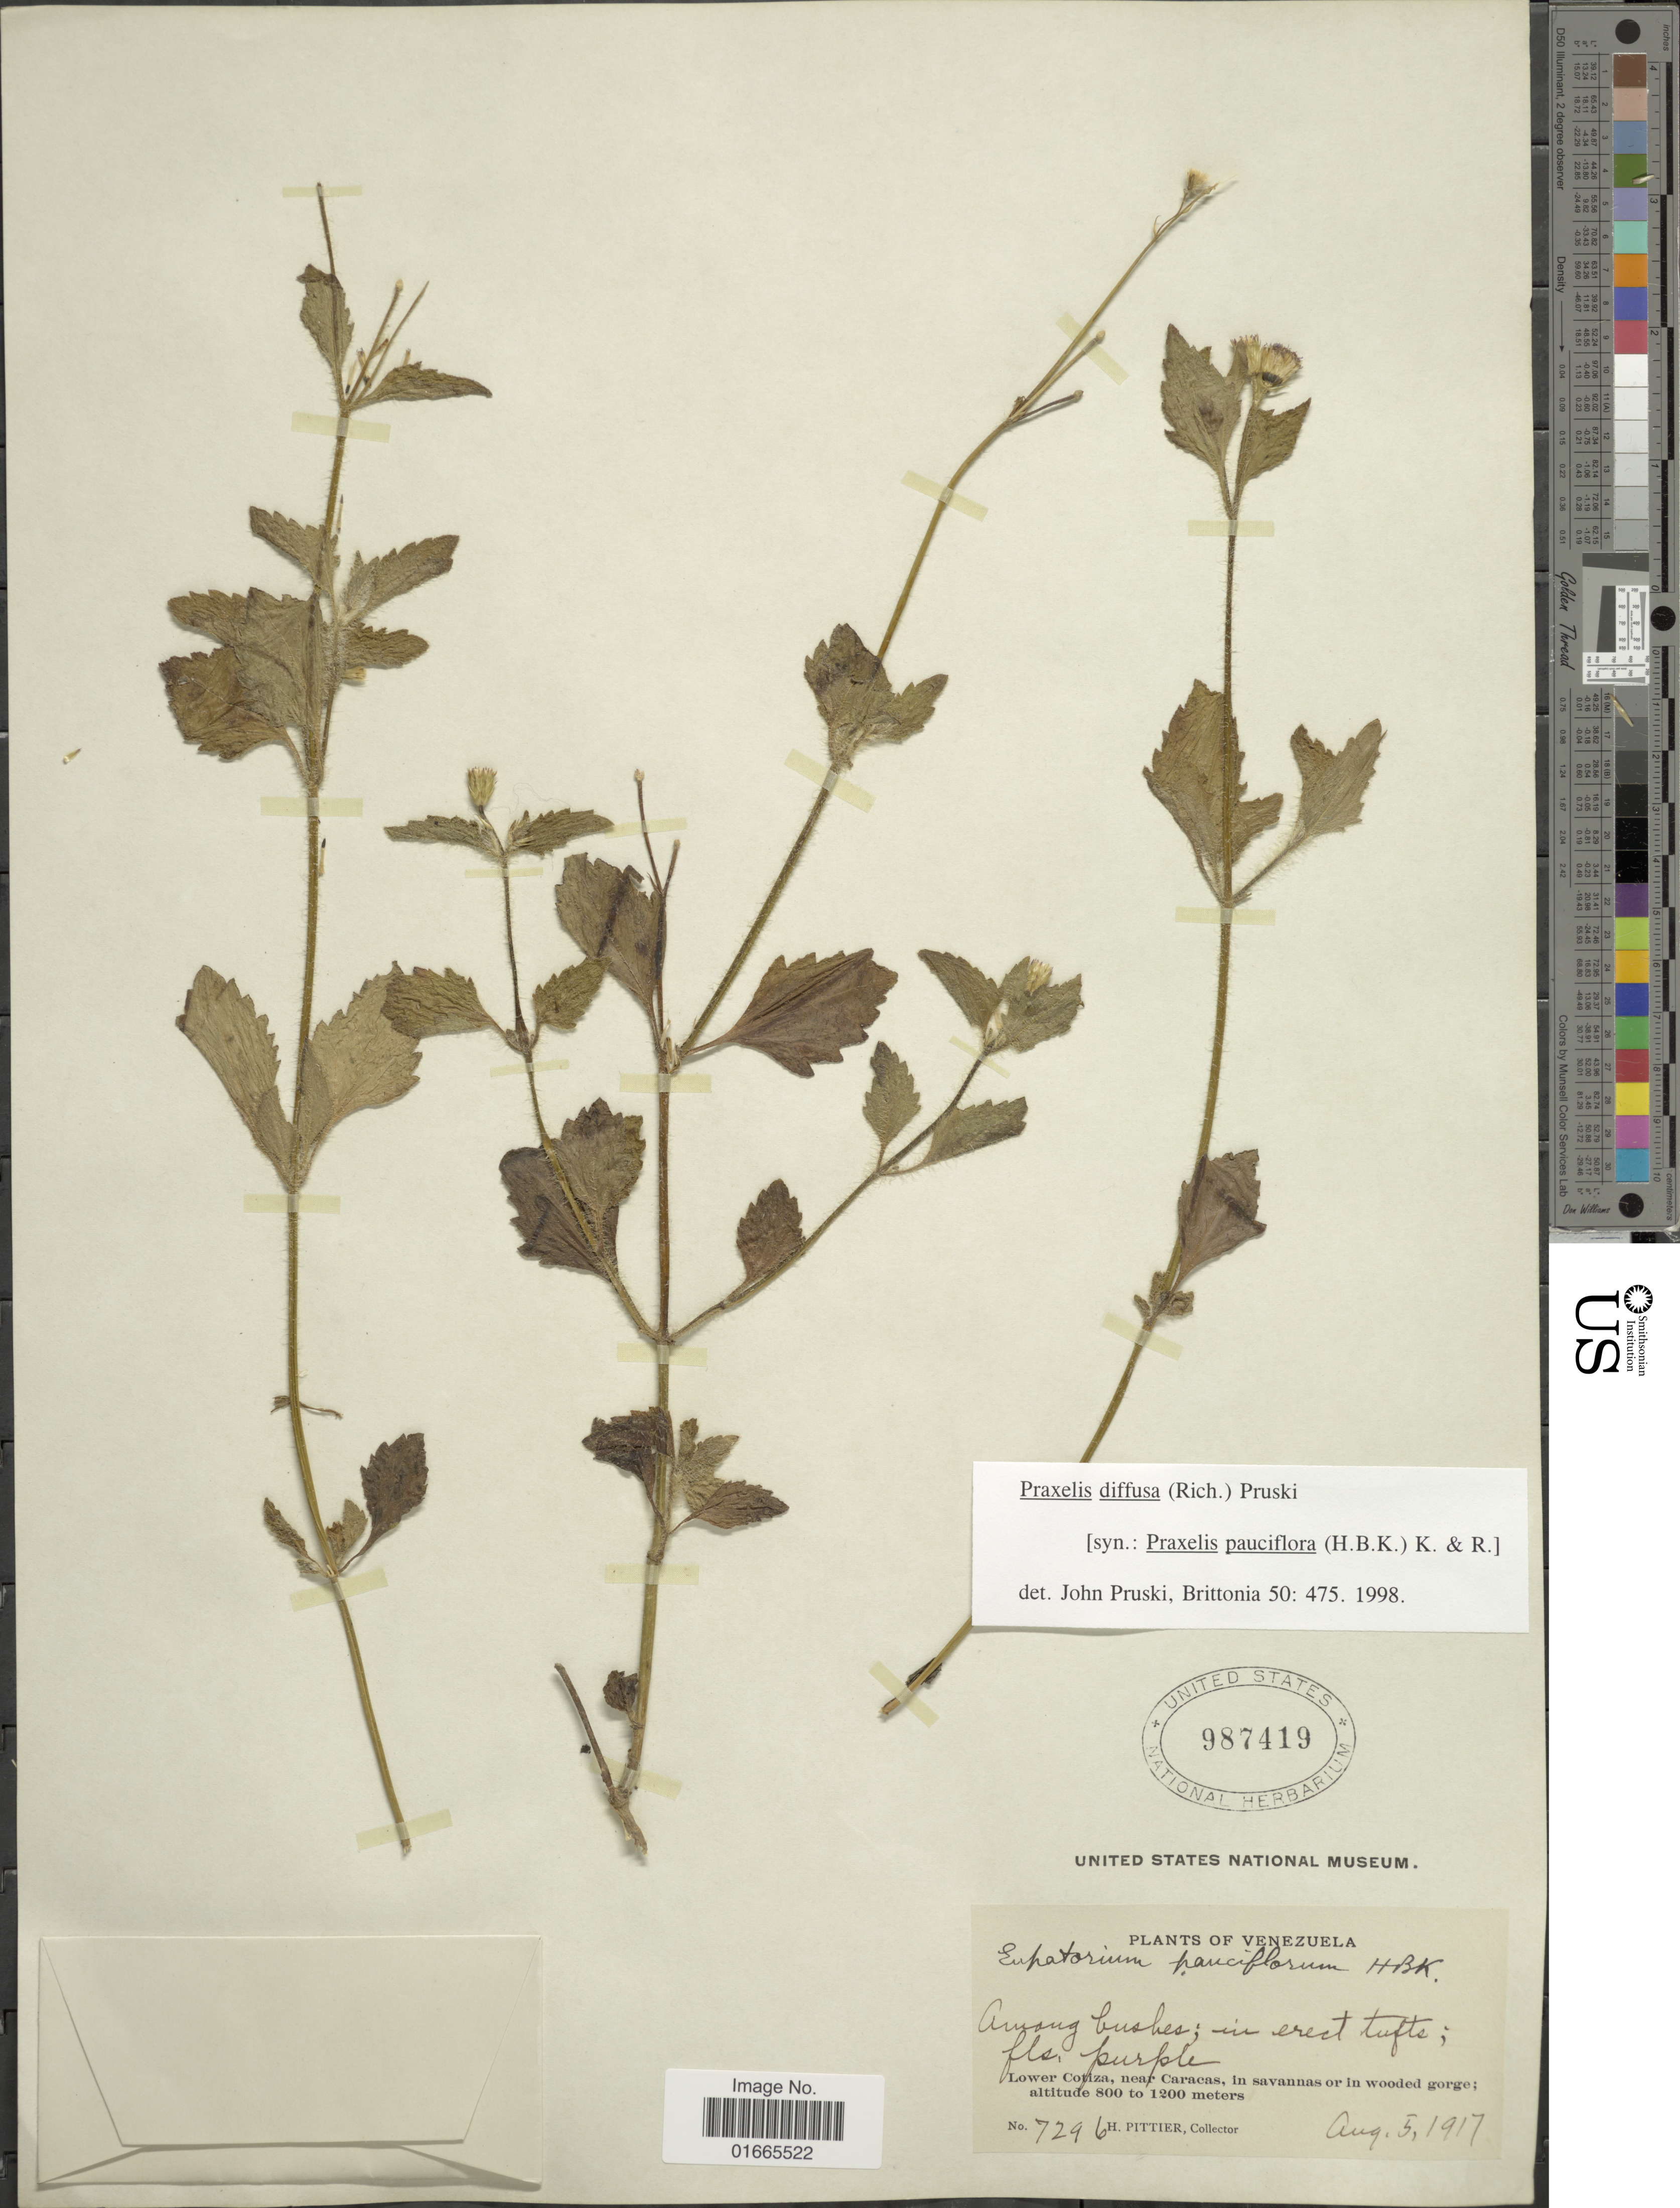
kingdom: Plantae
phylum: Tracheophyta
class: Magnoliopsida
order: Asterales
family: Asteraceae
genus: Praxelis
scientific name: Praxelis diffusa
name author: (Rich.) Pruski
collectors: H. F. Pittier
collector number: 7296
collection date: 1917-08-05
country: Venezuela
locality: Lower Cotiza, near Caracas.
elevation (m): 800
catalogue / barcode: US 987419